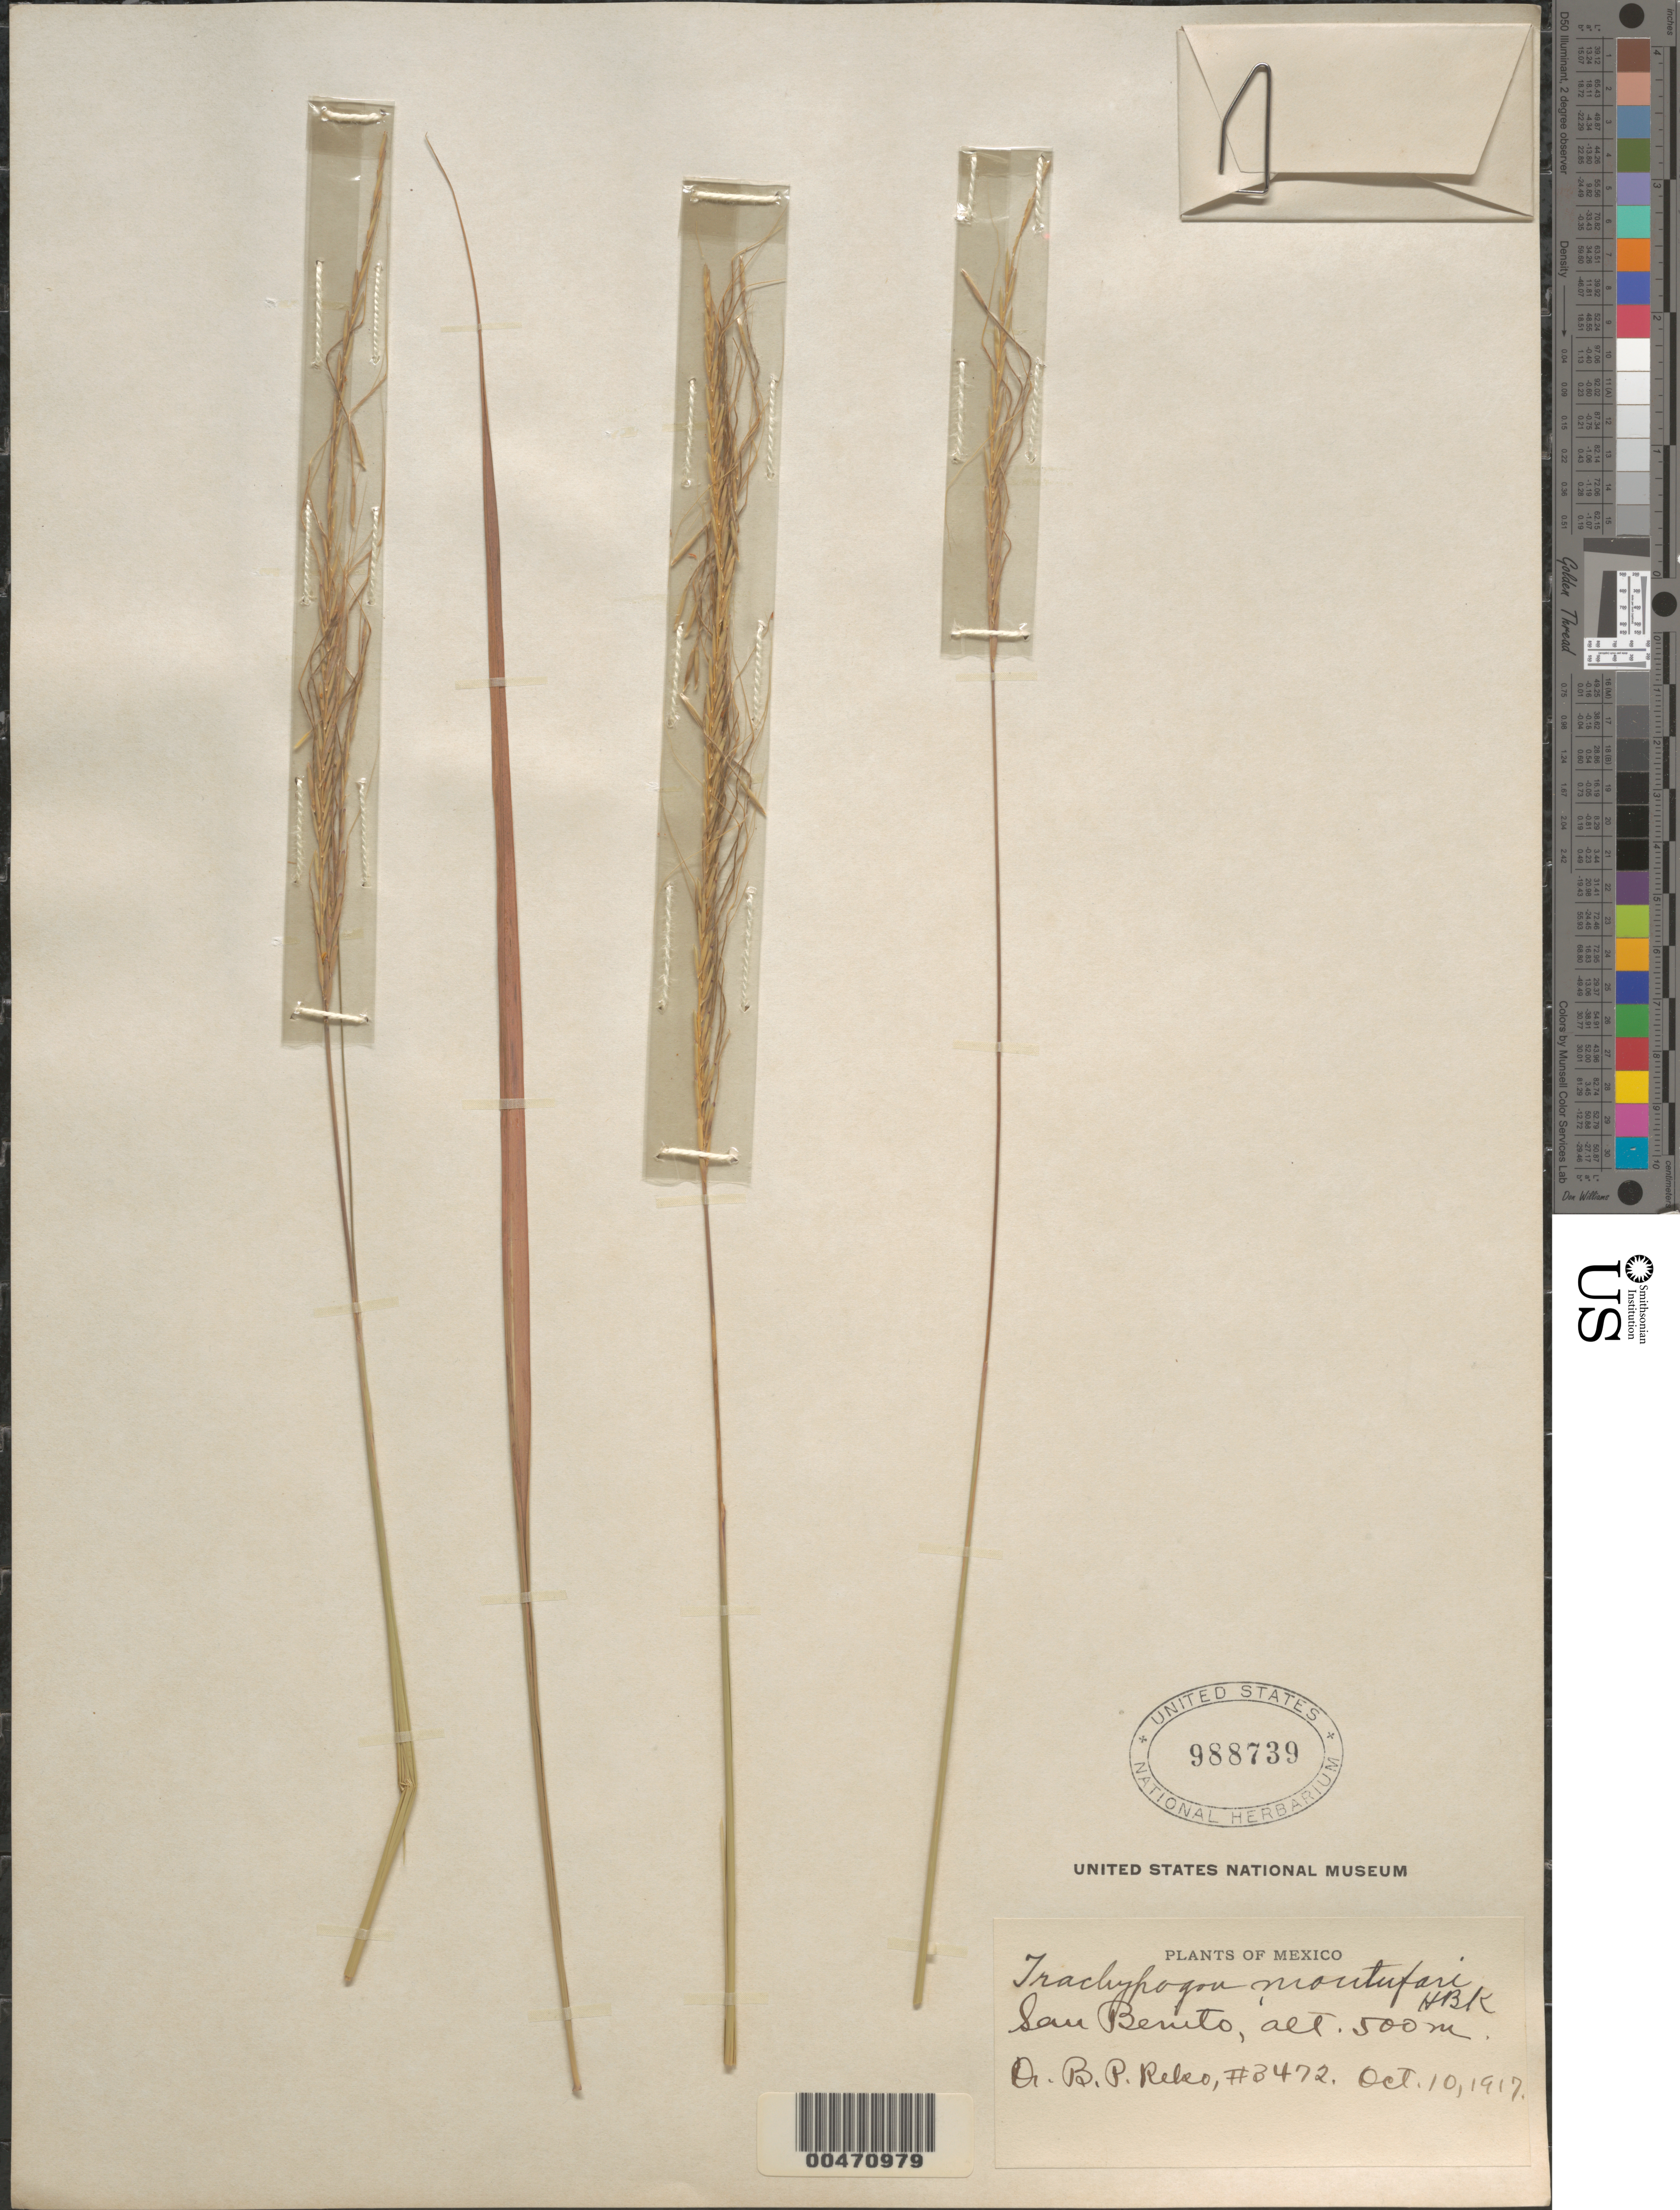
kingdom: Plantae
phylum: Tracheophyta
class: Liliopsida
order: Poales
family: Poaceae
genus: Trachypogon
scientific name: Trachypogon secundus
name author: (J. Presl) Scribn.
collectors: B. P. Reko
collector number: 3472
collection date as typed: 10 Oct 1917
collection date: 1917-10-10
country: Mexico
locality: San Benito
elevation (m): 500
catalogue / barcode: US 988739